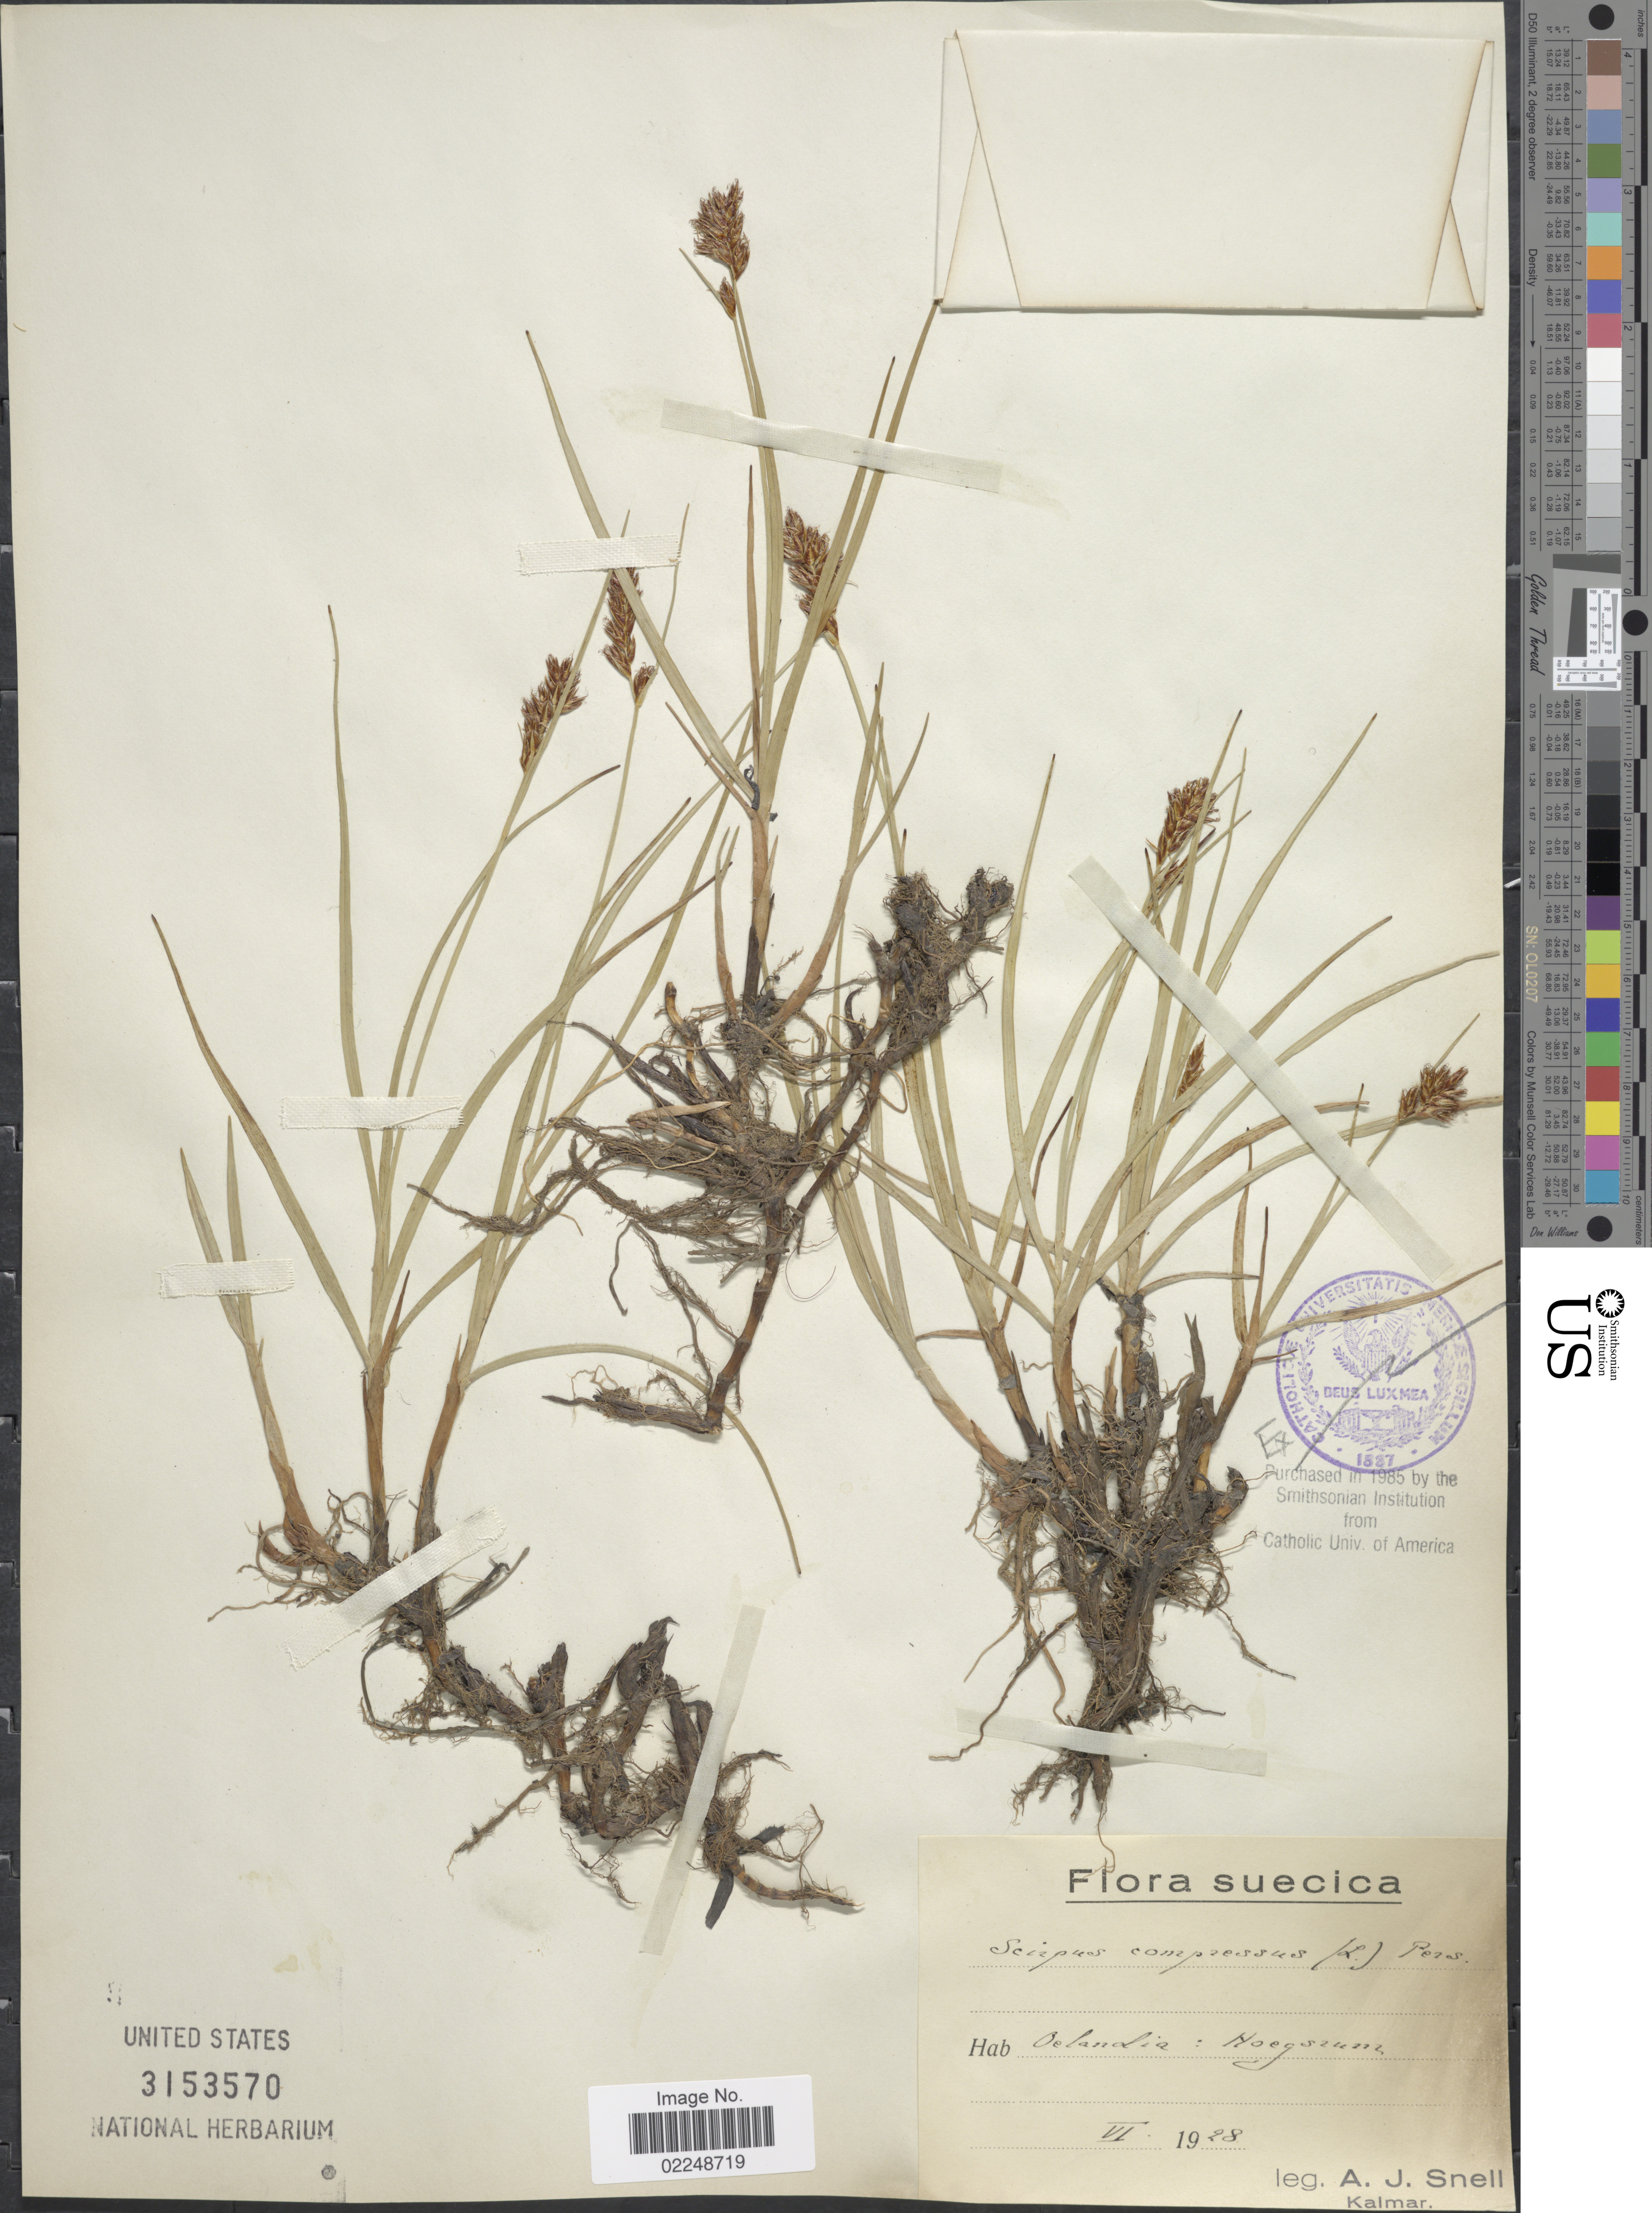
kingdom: Plantae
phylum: Tracheophyta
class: Liliopsida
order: Poales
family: Cyperaceae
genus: Blysmus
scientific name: Blysmus compressus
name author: (L.) Panzer ex Link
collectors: A. Snell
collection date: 1928-07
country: Sweden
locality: Suecica, Oelandia: Hoegsrum [ = Högsrum].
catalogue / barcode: US 3153570